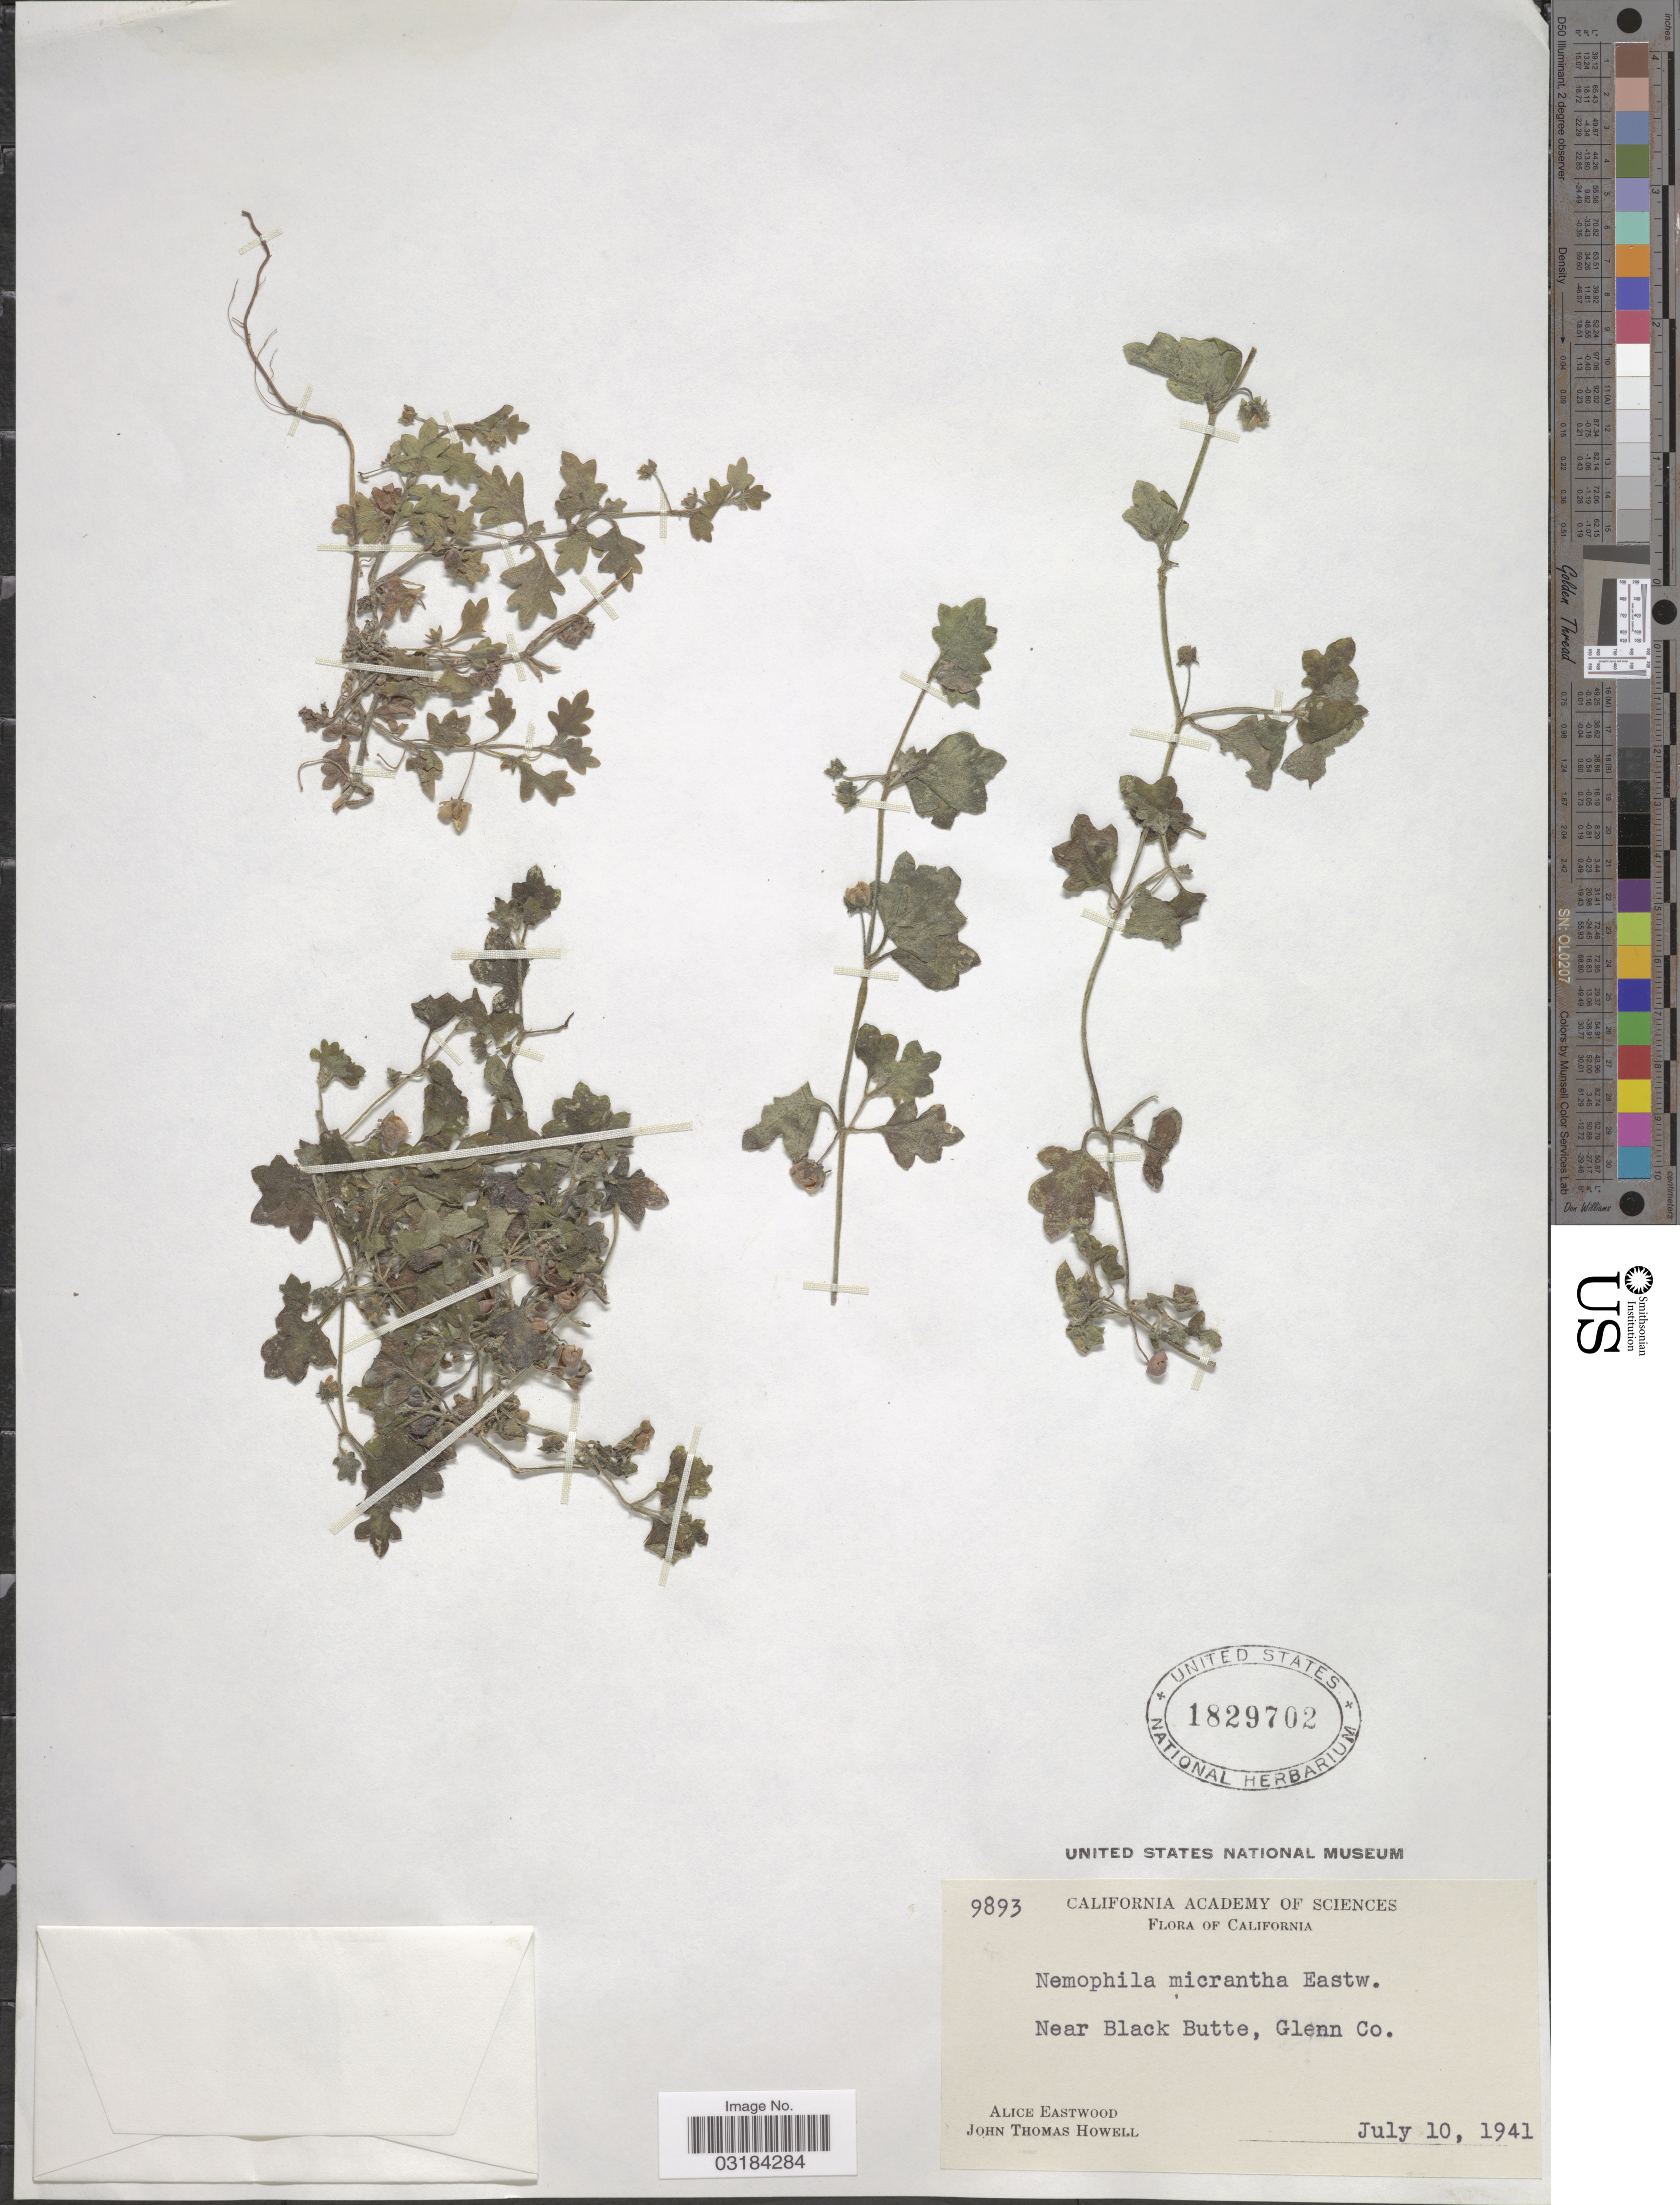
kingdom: Plantae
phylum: Tracheophyta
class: Magnoliopsida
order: Boraginales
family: Hydrophyllaceae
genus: Eucrypta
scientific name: Eucrypta micrantha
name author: (Torr.) A. Heller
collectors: A. Eastwood & J. T. Howell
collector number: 9893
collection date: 1941-07-10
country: United States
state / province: California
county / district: Glenn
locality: Near Black Butte, Glenn Co.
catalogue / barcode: US 1829702